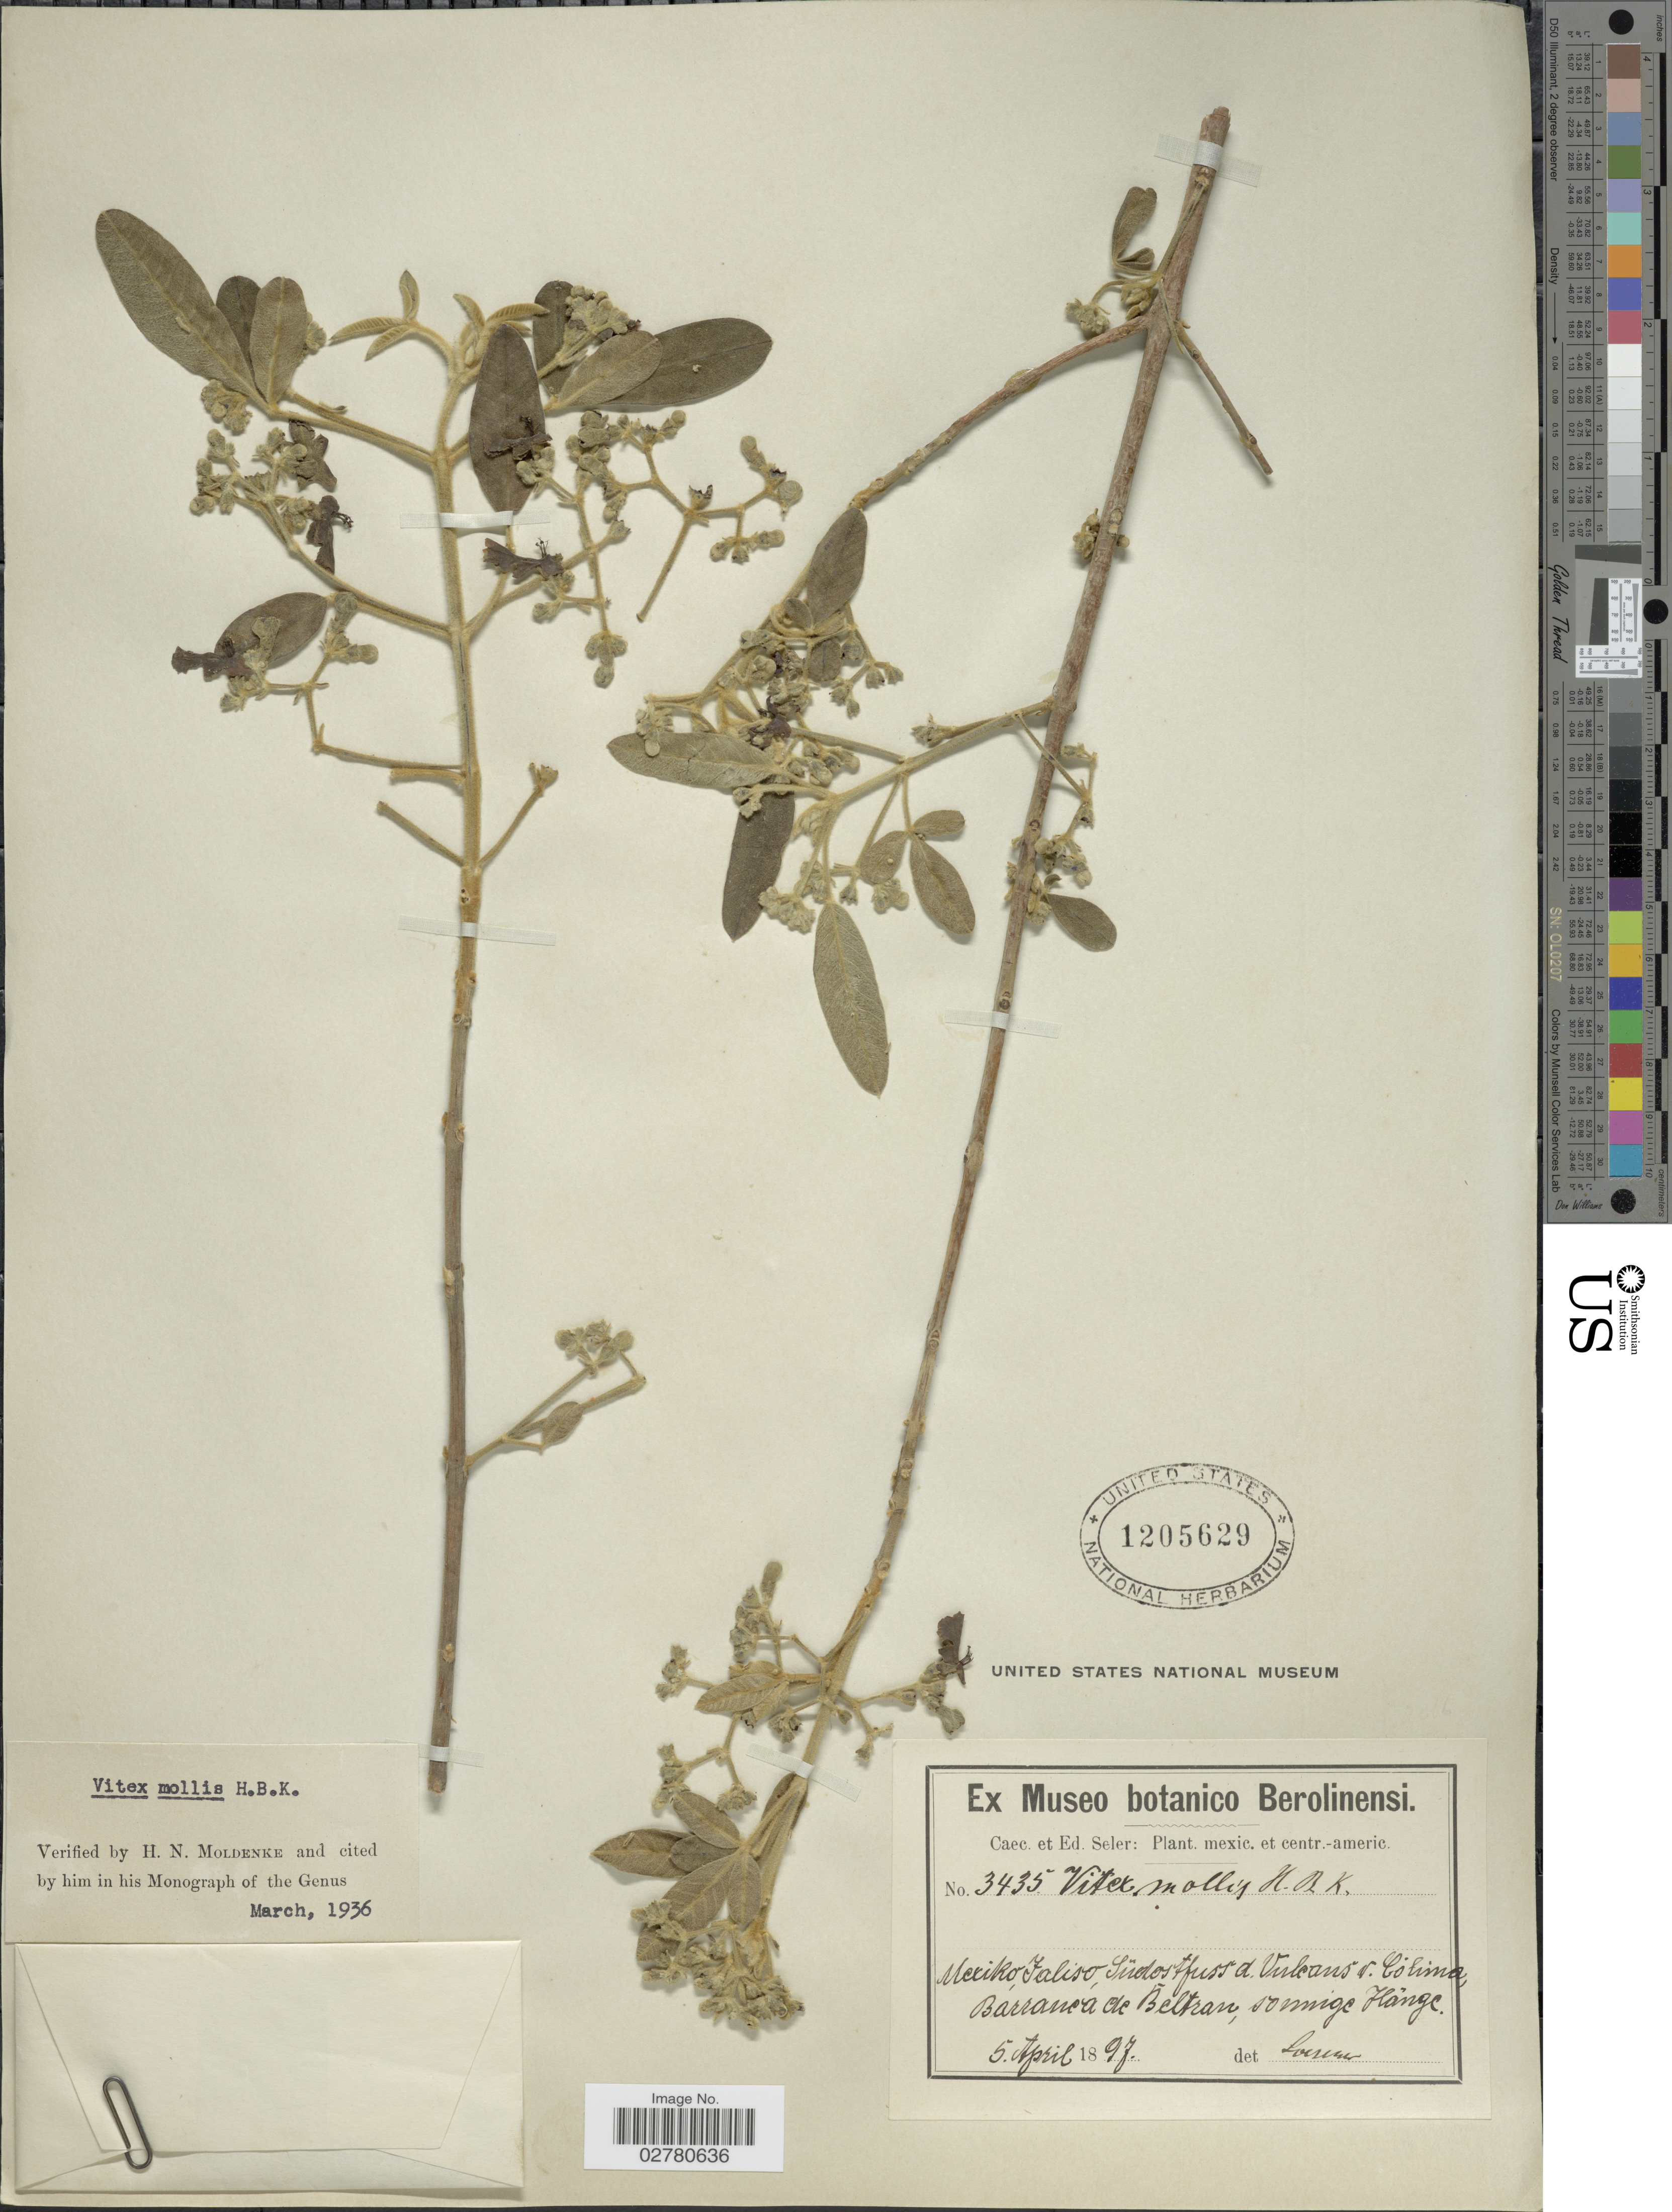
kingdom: Plantae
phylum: Tracheophyta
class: Magnoliopsida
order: Lamiales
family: Lamiaceae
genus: Vitex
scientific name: Vitex mollis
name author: Kunth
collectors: ex Caec. et Ed Seler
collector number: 3435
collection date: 1897-04-05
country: Mexico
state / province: Jalisco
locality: Südostfuss d. Vulcans d. Colima, Bárrancá de Beltran, sonnige Hänge.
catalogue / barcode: US 1205629